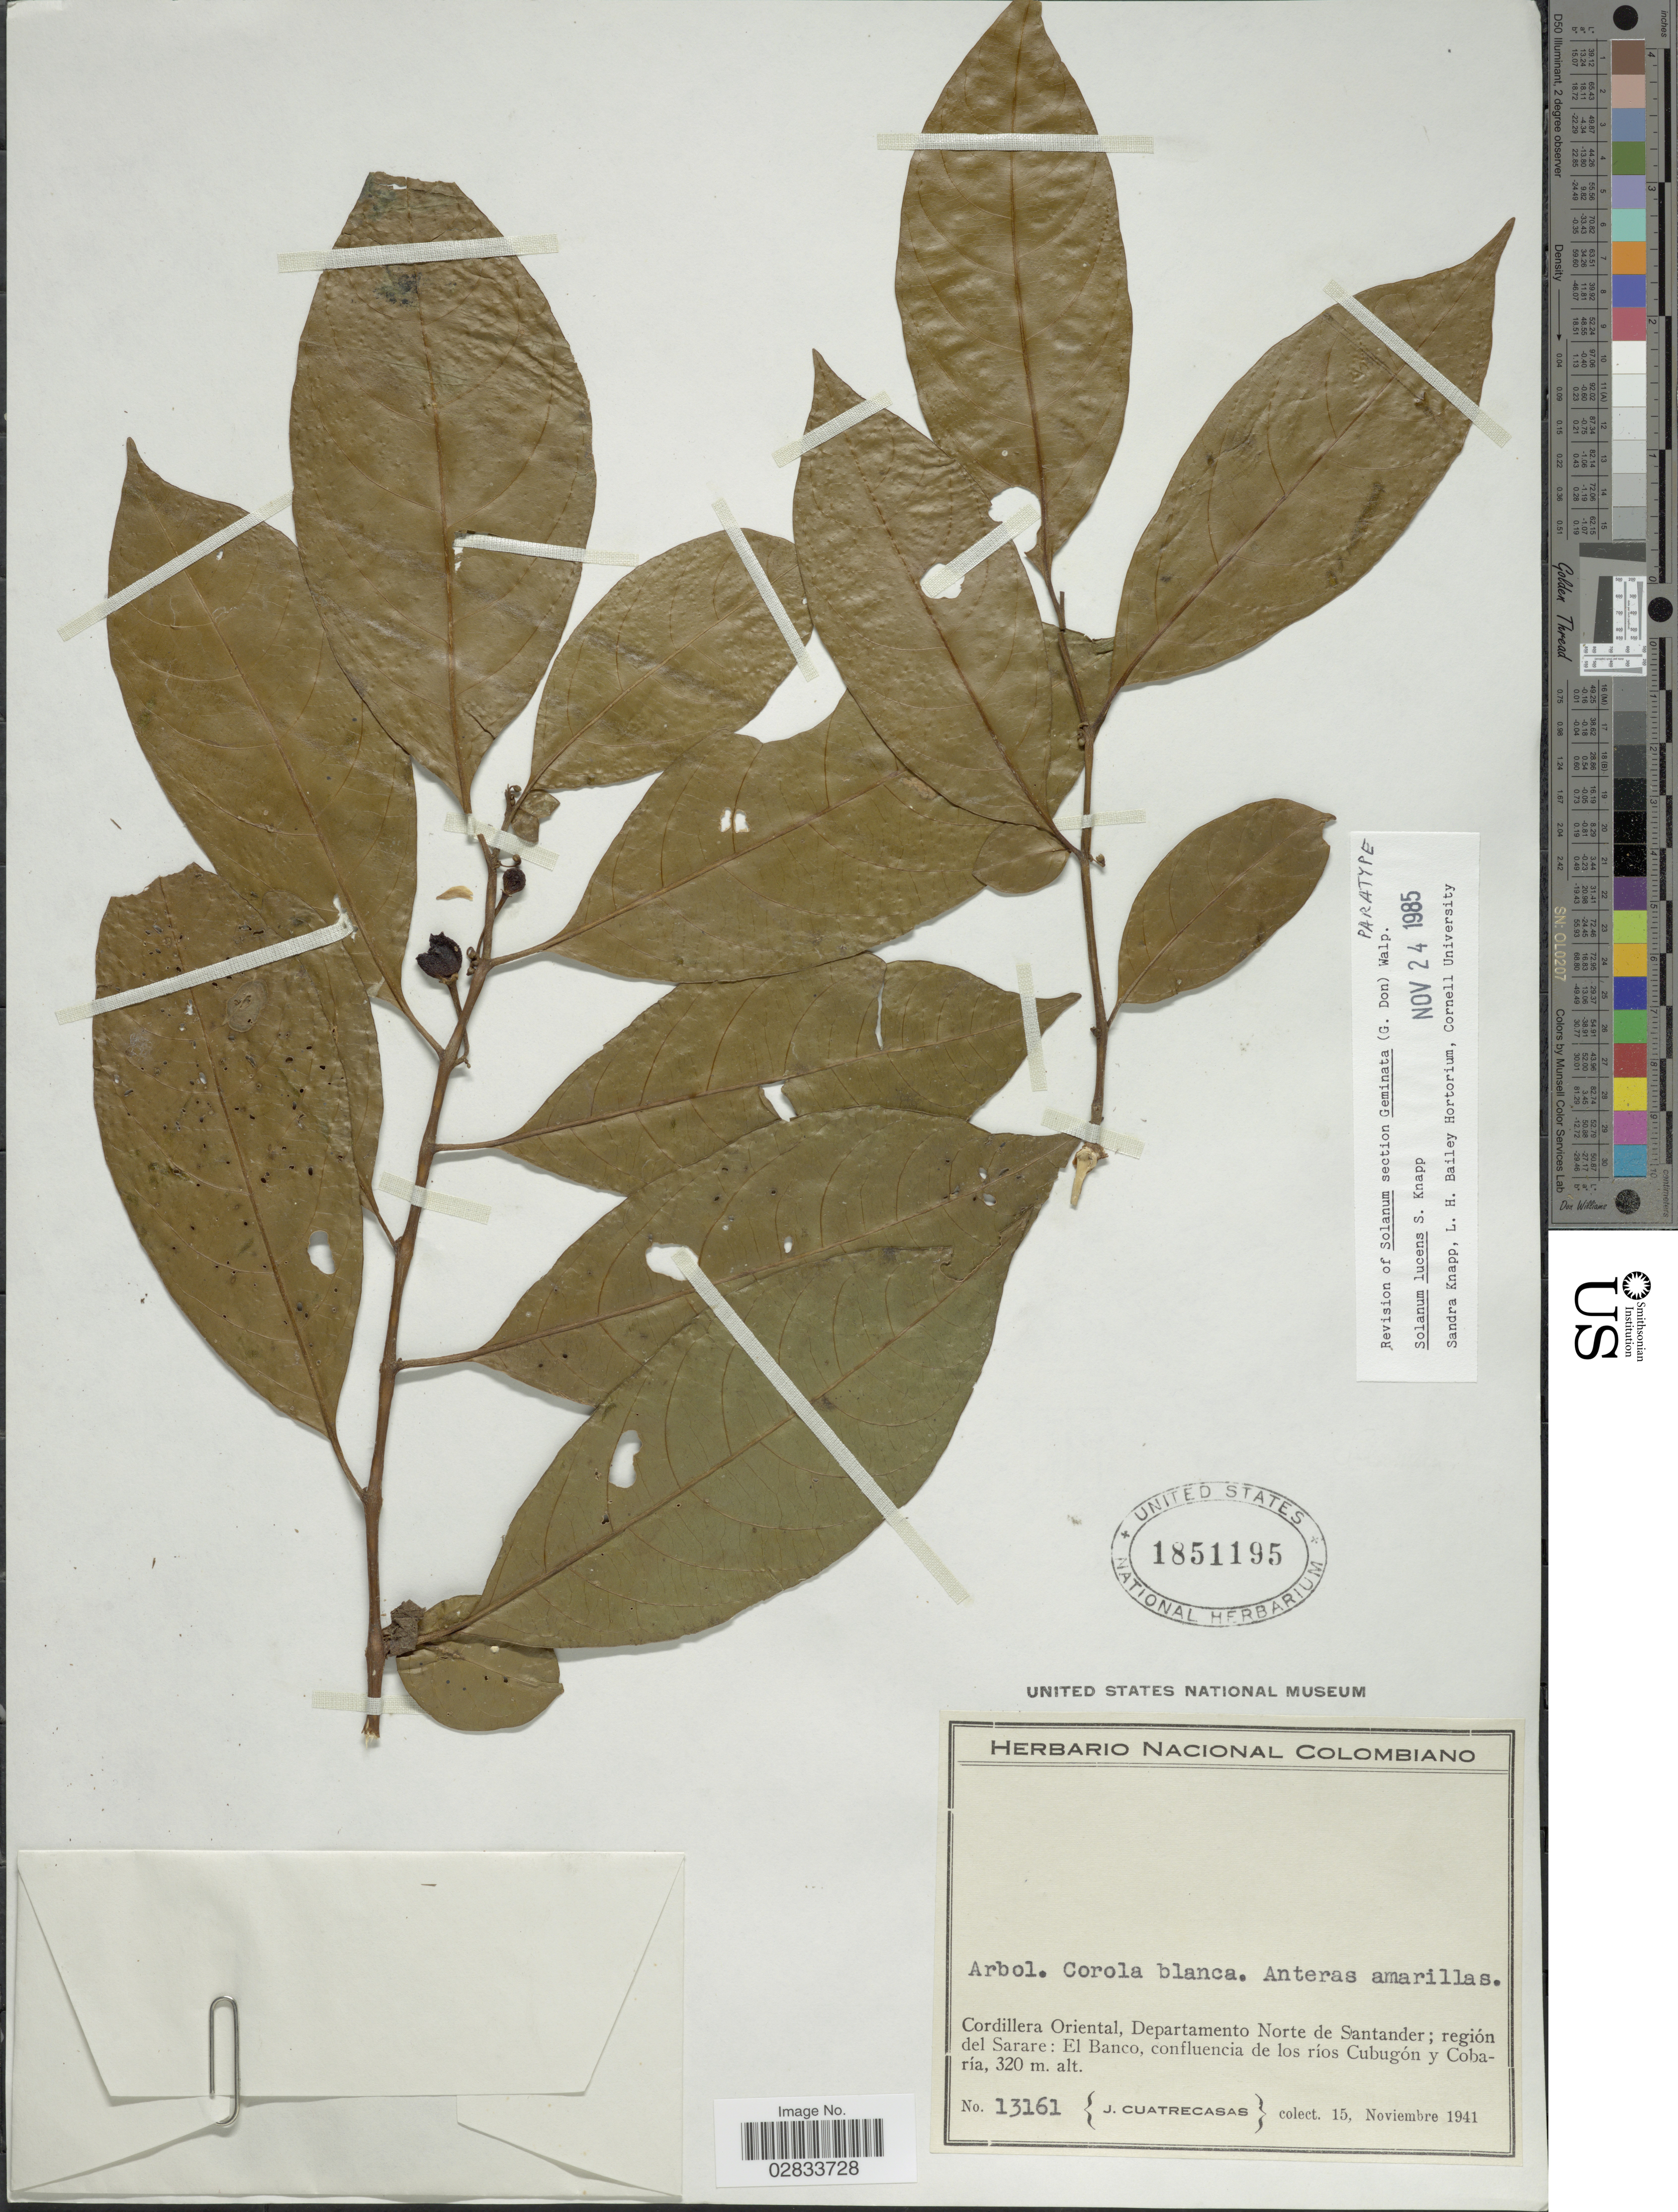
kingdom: Plantae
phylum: Tracheophyta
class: Magnoliopsida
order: Solanales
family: Solanaceae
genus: Solanum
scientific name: Solanum lucens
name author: S. Knapp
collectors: J. Cuatrecasas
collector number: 13161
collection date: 1941-11-15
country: Colombia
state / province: Santander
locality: Cordillera Oriental, Departamento Norte de Santander; región del Sarare: El Banco, confluencia de los ríos Cubugón y Cobaría.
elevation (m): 320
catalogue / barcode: US 1851195